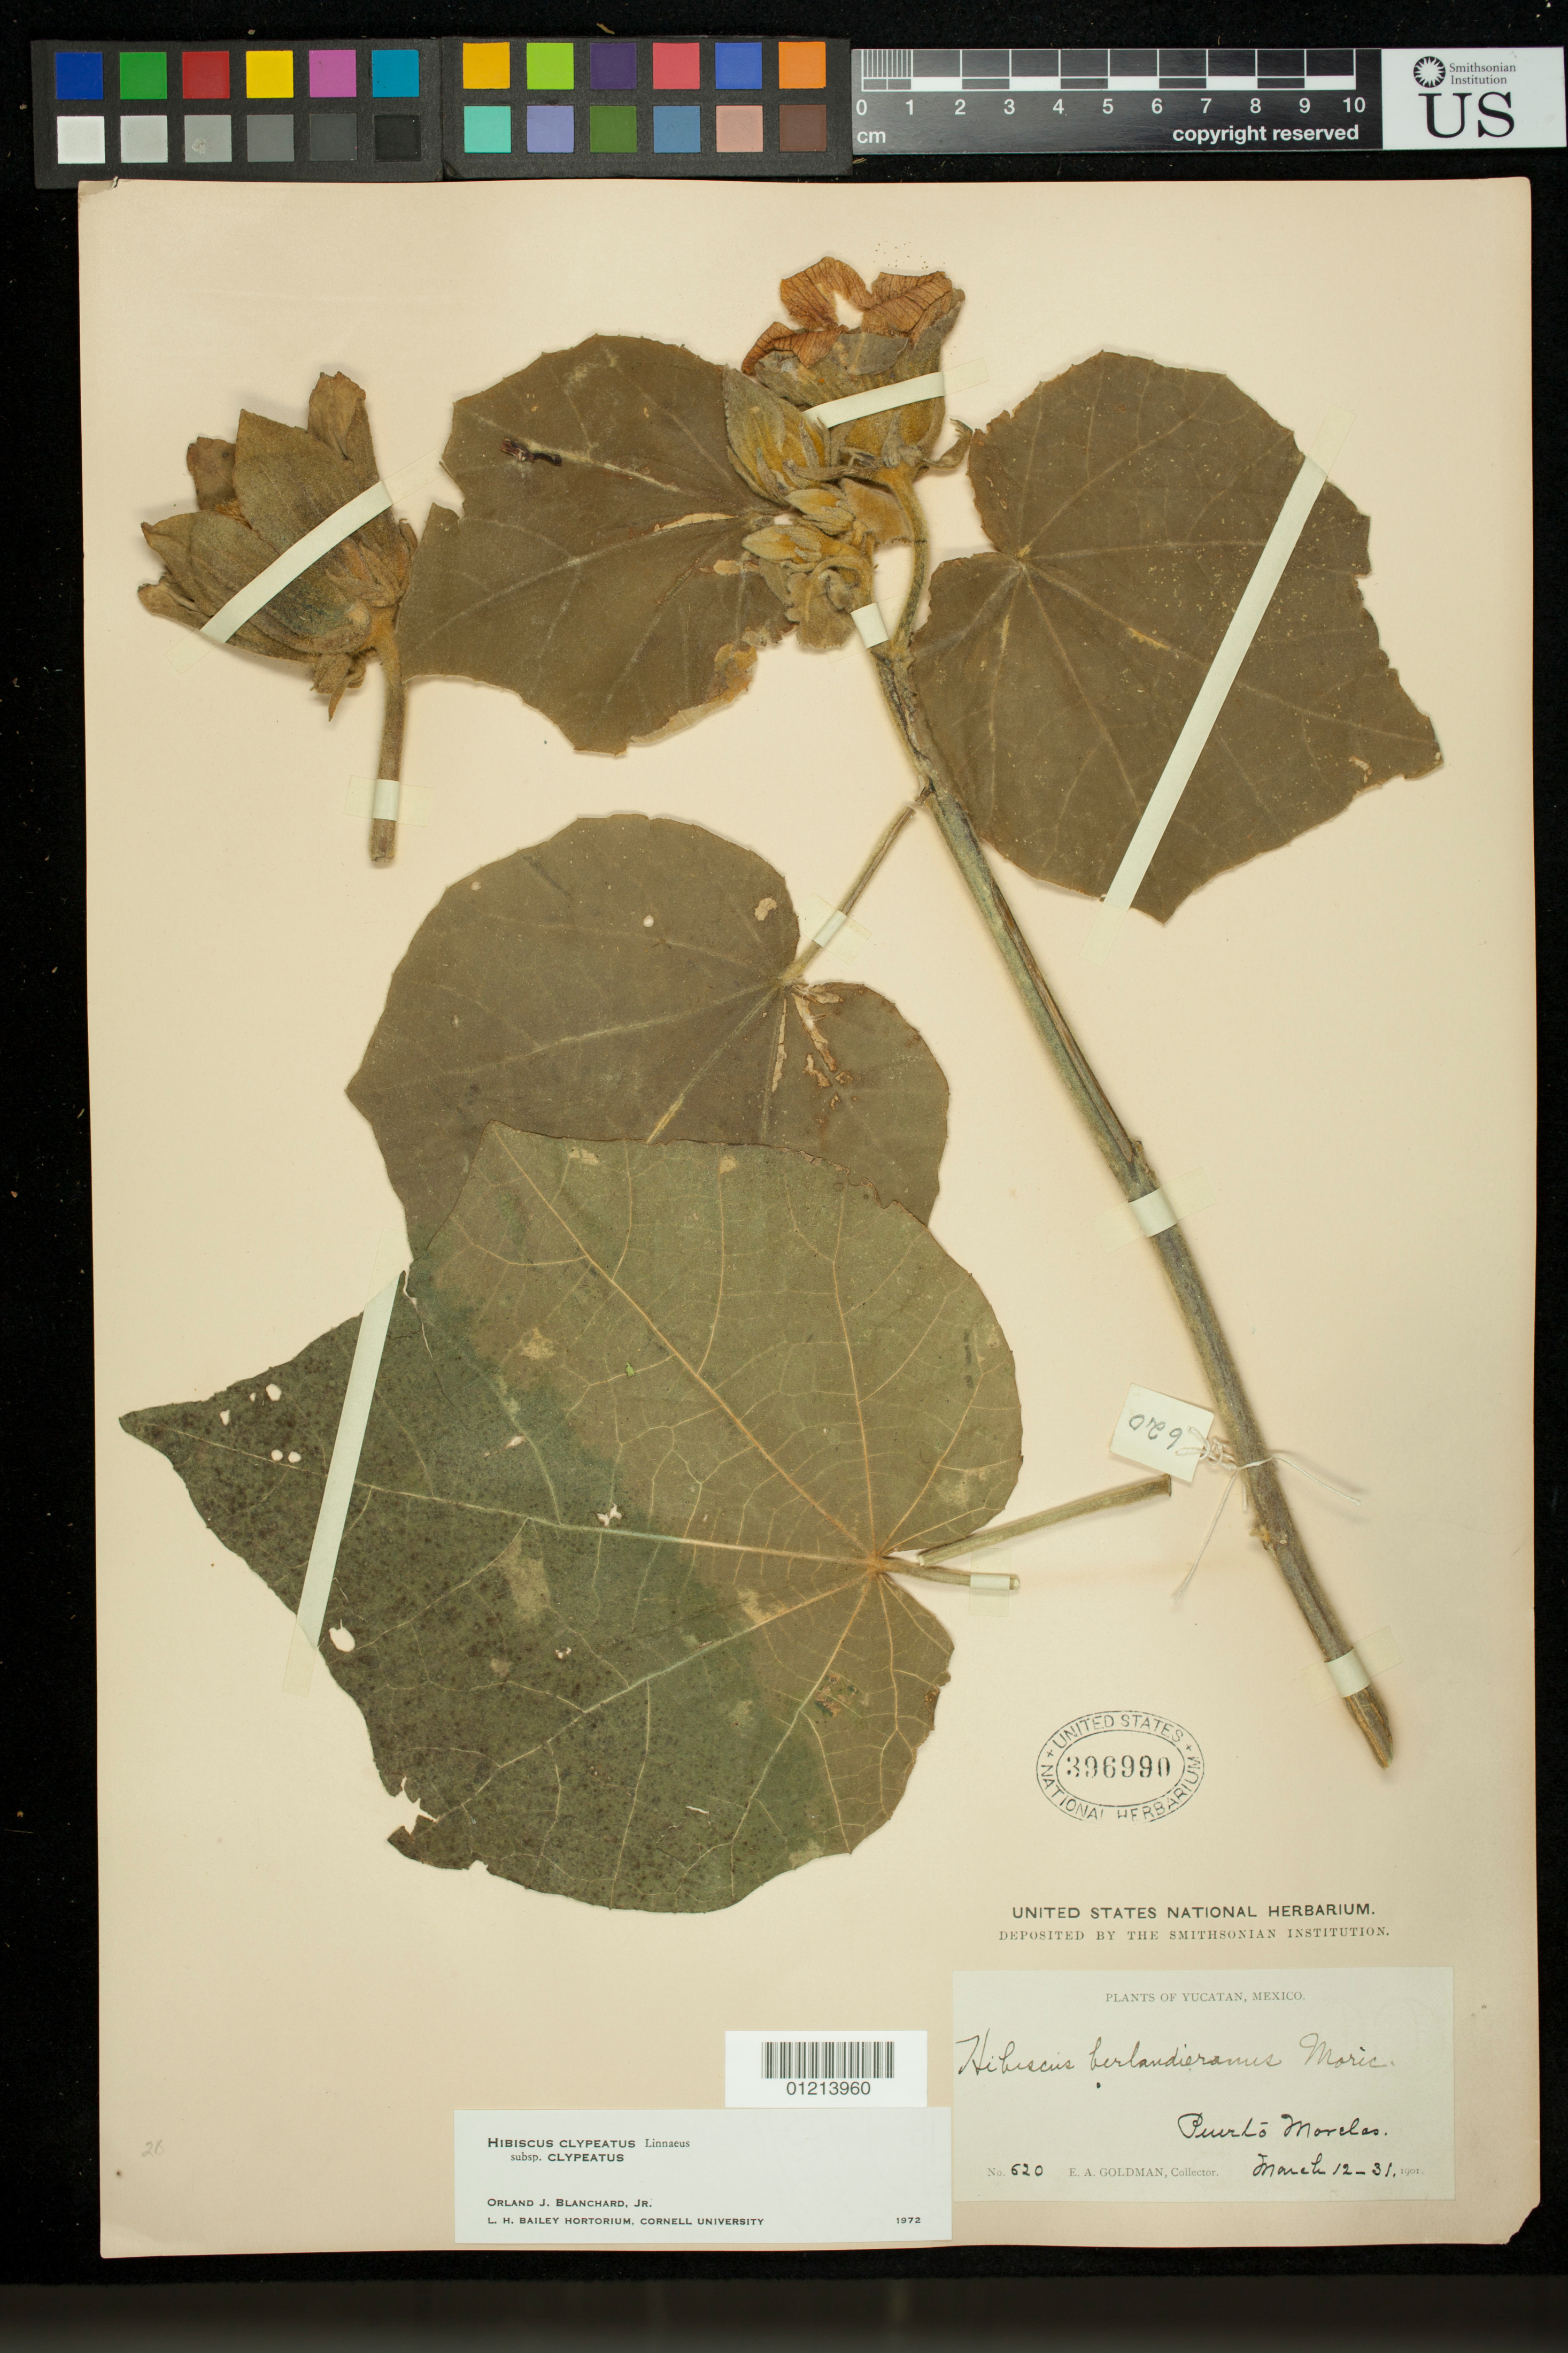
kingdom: Plantae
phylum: Tracheophyta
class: Magnoliopsida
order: Malvales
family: Malvaceae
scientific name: Blanchardia clypeata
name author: (L.) M.M. Hanes & R.L. Barrett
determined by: Dorr, L. J., (BOT), Smithsonian Institution - National Museum of Natural History (UNITED STATES)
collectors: E. A. Goldman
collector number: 620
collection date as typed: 12 Mar 1901 to 31 Mar 1901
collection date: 1901-03-12/1901-03-31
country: Mexico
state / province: Yucatán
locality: Puerto Morelos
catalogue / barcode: US 396990